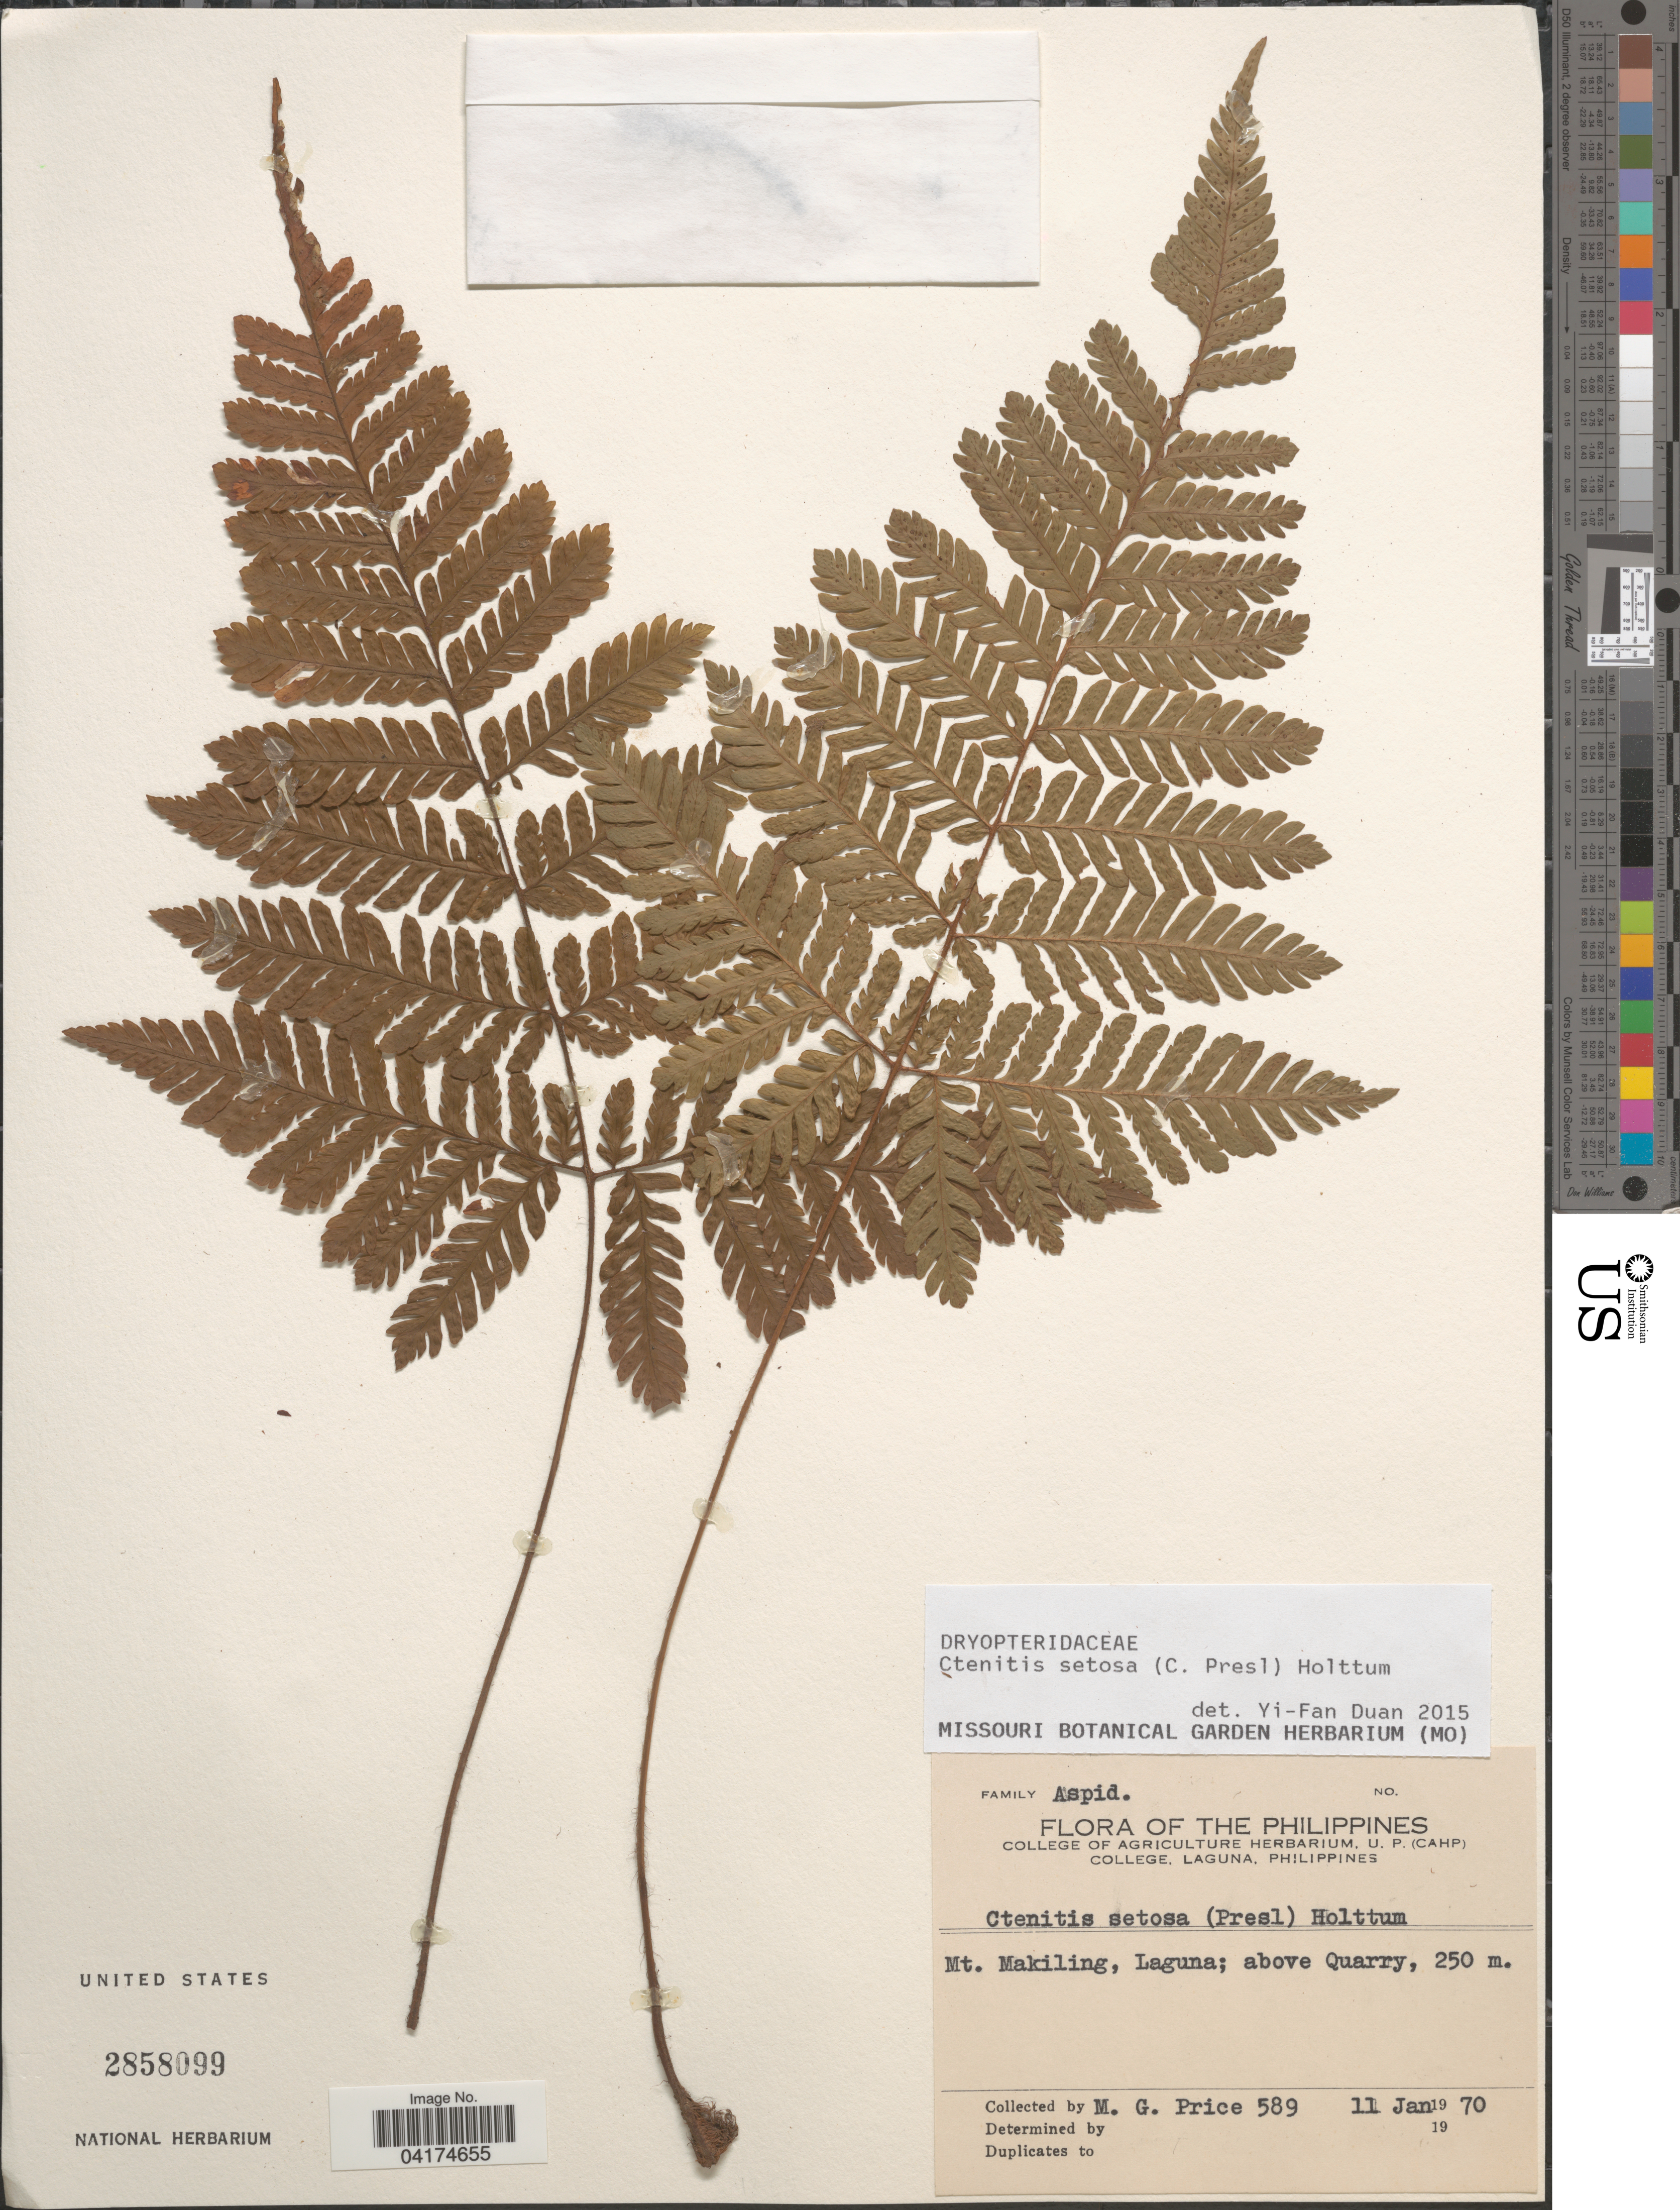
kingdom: Plantae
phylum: Tracheophyta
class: Polypodiopsida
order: Polypodiales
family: Dryopteridaceae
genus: Ctenitis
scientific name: Ctenitis setosa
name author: (C. Presl) Holttum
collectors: M. G. Price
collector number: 589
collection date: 1970-01-11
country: Philippines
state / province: Calabarzon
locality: Mt. Makiling, Laguna; above Quarry.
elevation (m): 250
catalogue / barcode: US 2858099